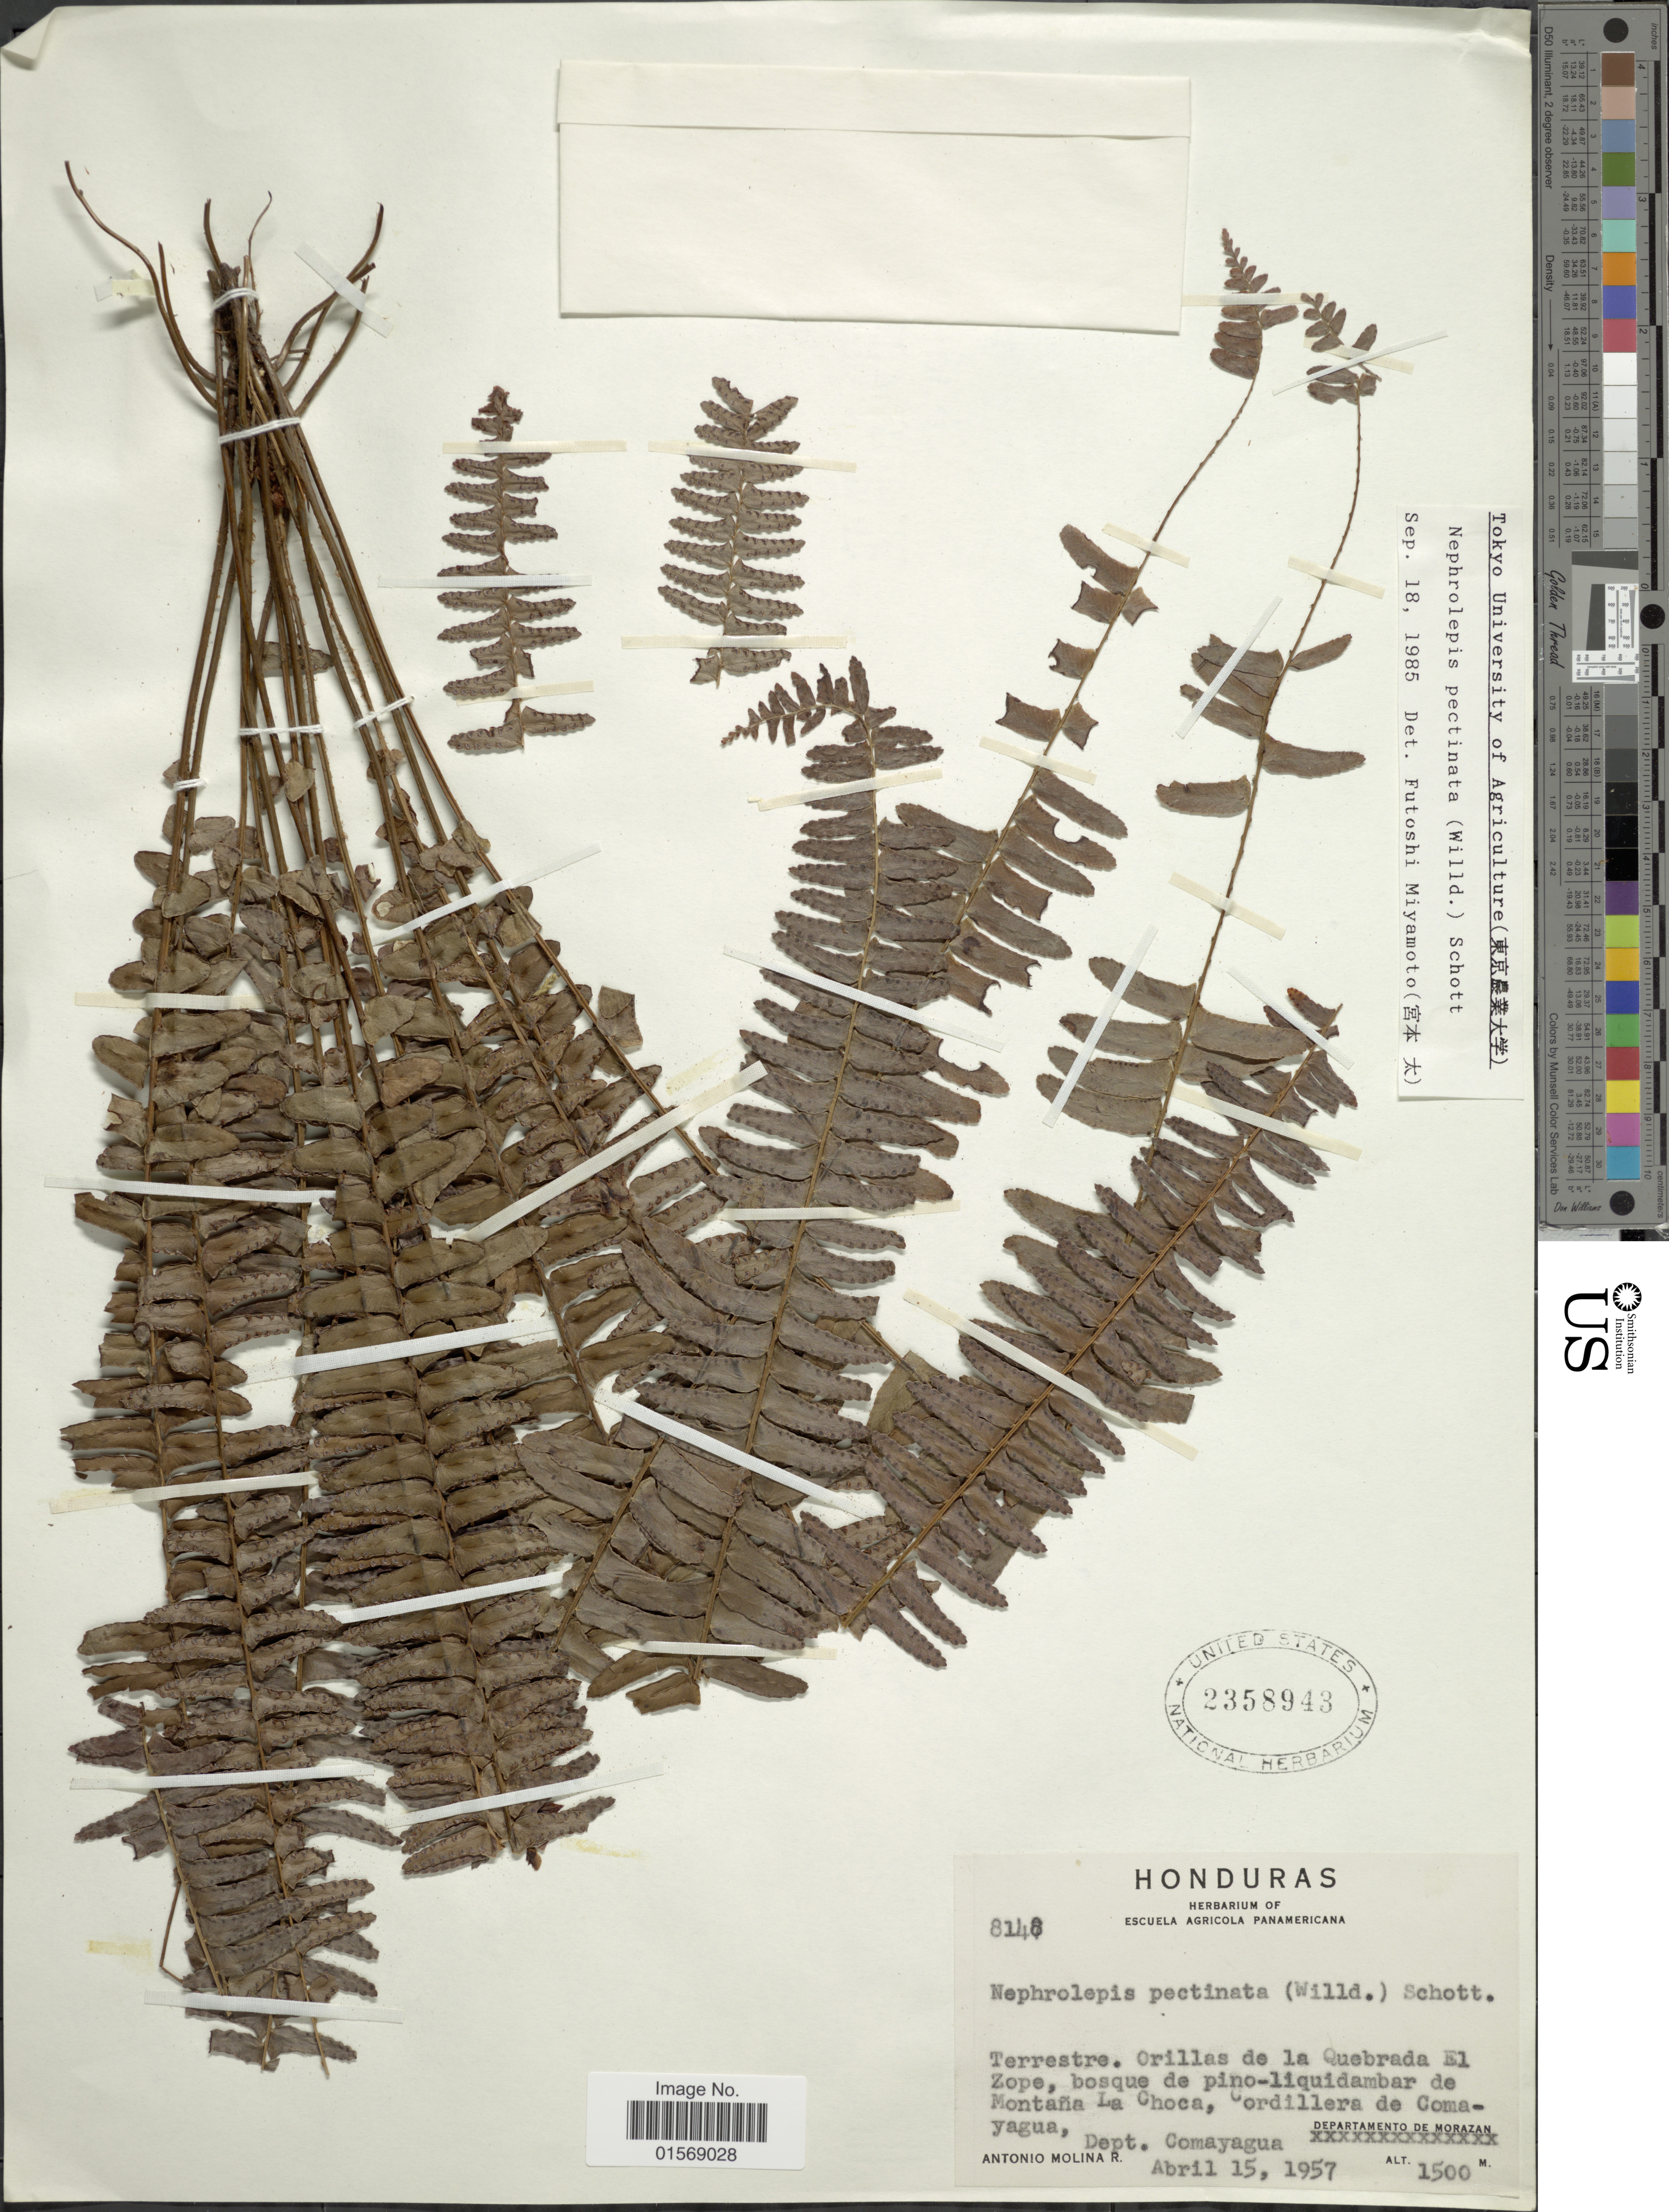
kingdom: Plantae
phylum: Tracheophyta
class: Polypodiopsida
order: Polypodiales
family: Nephrolepidaceae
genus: Nephrolepis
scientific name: Nephrolepis pectinata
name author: (Willd.) Schott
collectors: A. Molina R.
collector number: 8148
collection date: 1957-04-15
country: Honduras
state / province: Comayagua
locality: Honduras, Orillas de la Quebrada El Zope, bosque de pino-liquidambar de Montana La Choca, Cordillera de Comayagua. Dept. Comayagua. Departamento de Morazan.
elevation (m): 1500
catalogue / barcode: US 2358943